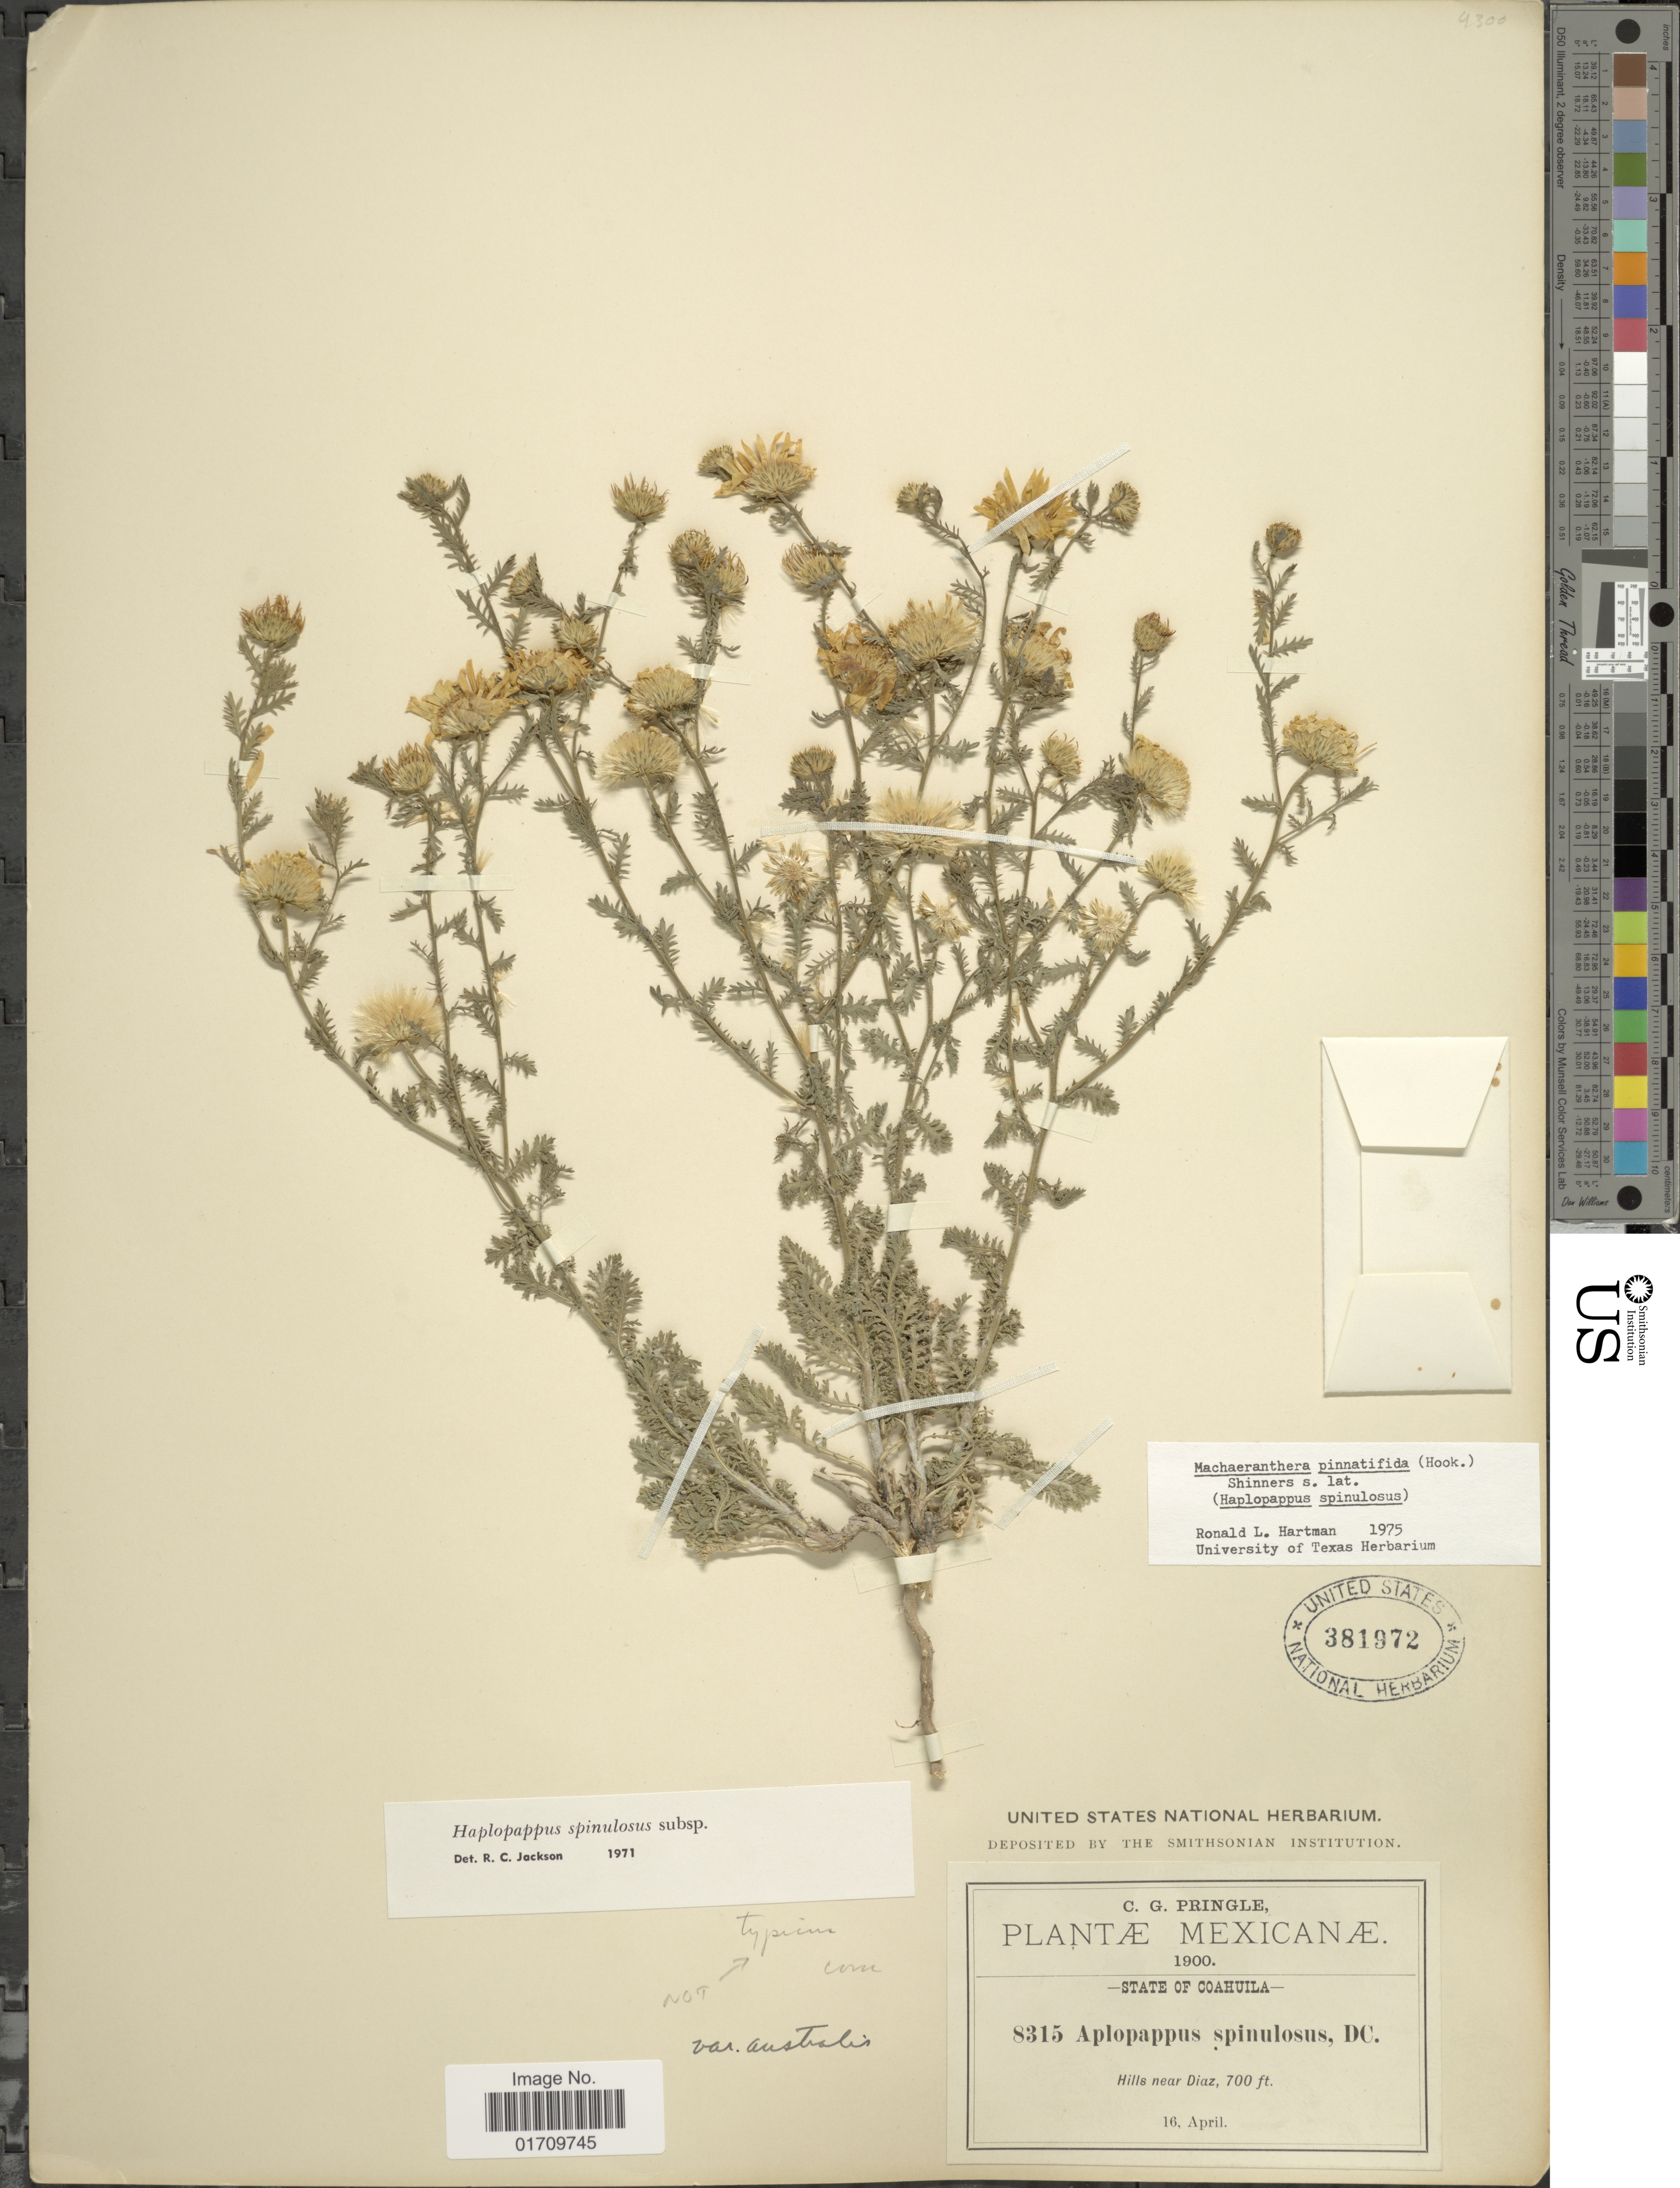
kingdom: Plantae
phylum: Tracheophyta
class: Magnoliopsida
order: Asterales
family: Asteraceae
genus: Machaeranthera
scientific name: Machaeranthera pinnatifida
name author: (Hook.) Shinners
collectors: C. G. Pringle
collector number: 8315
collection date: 1900-04-16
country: Mexico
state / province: Coahuila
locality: Mexicanae, hills near Diaz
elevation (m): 213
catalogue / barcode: US 381972